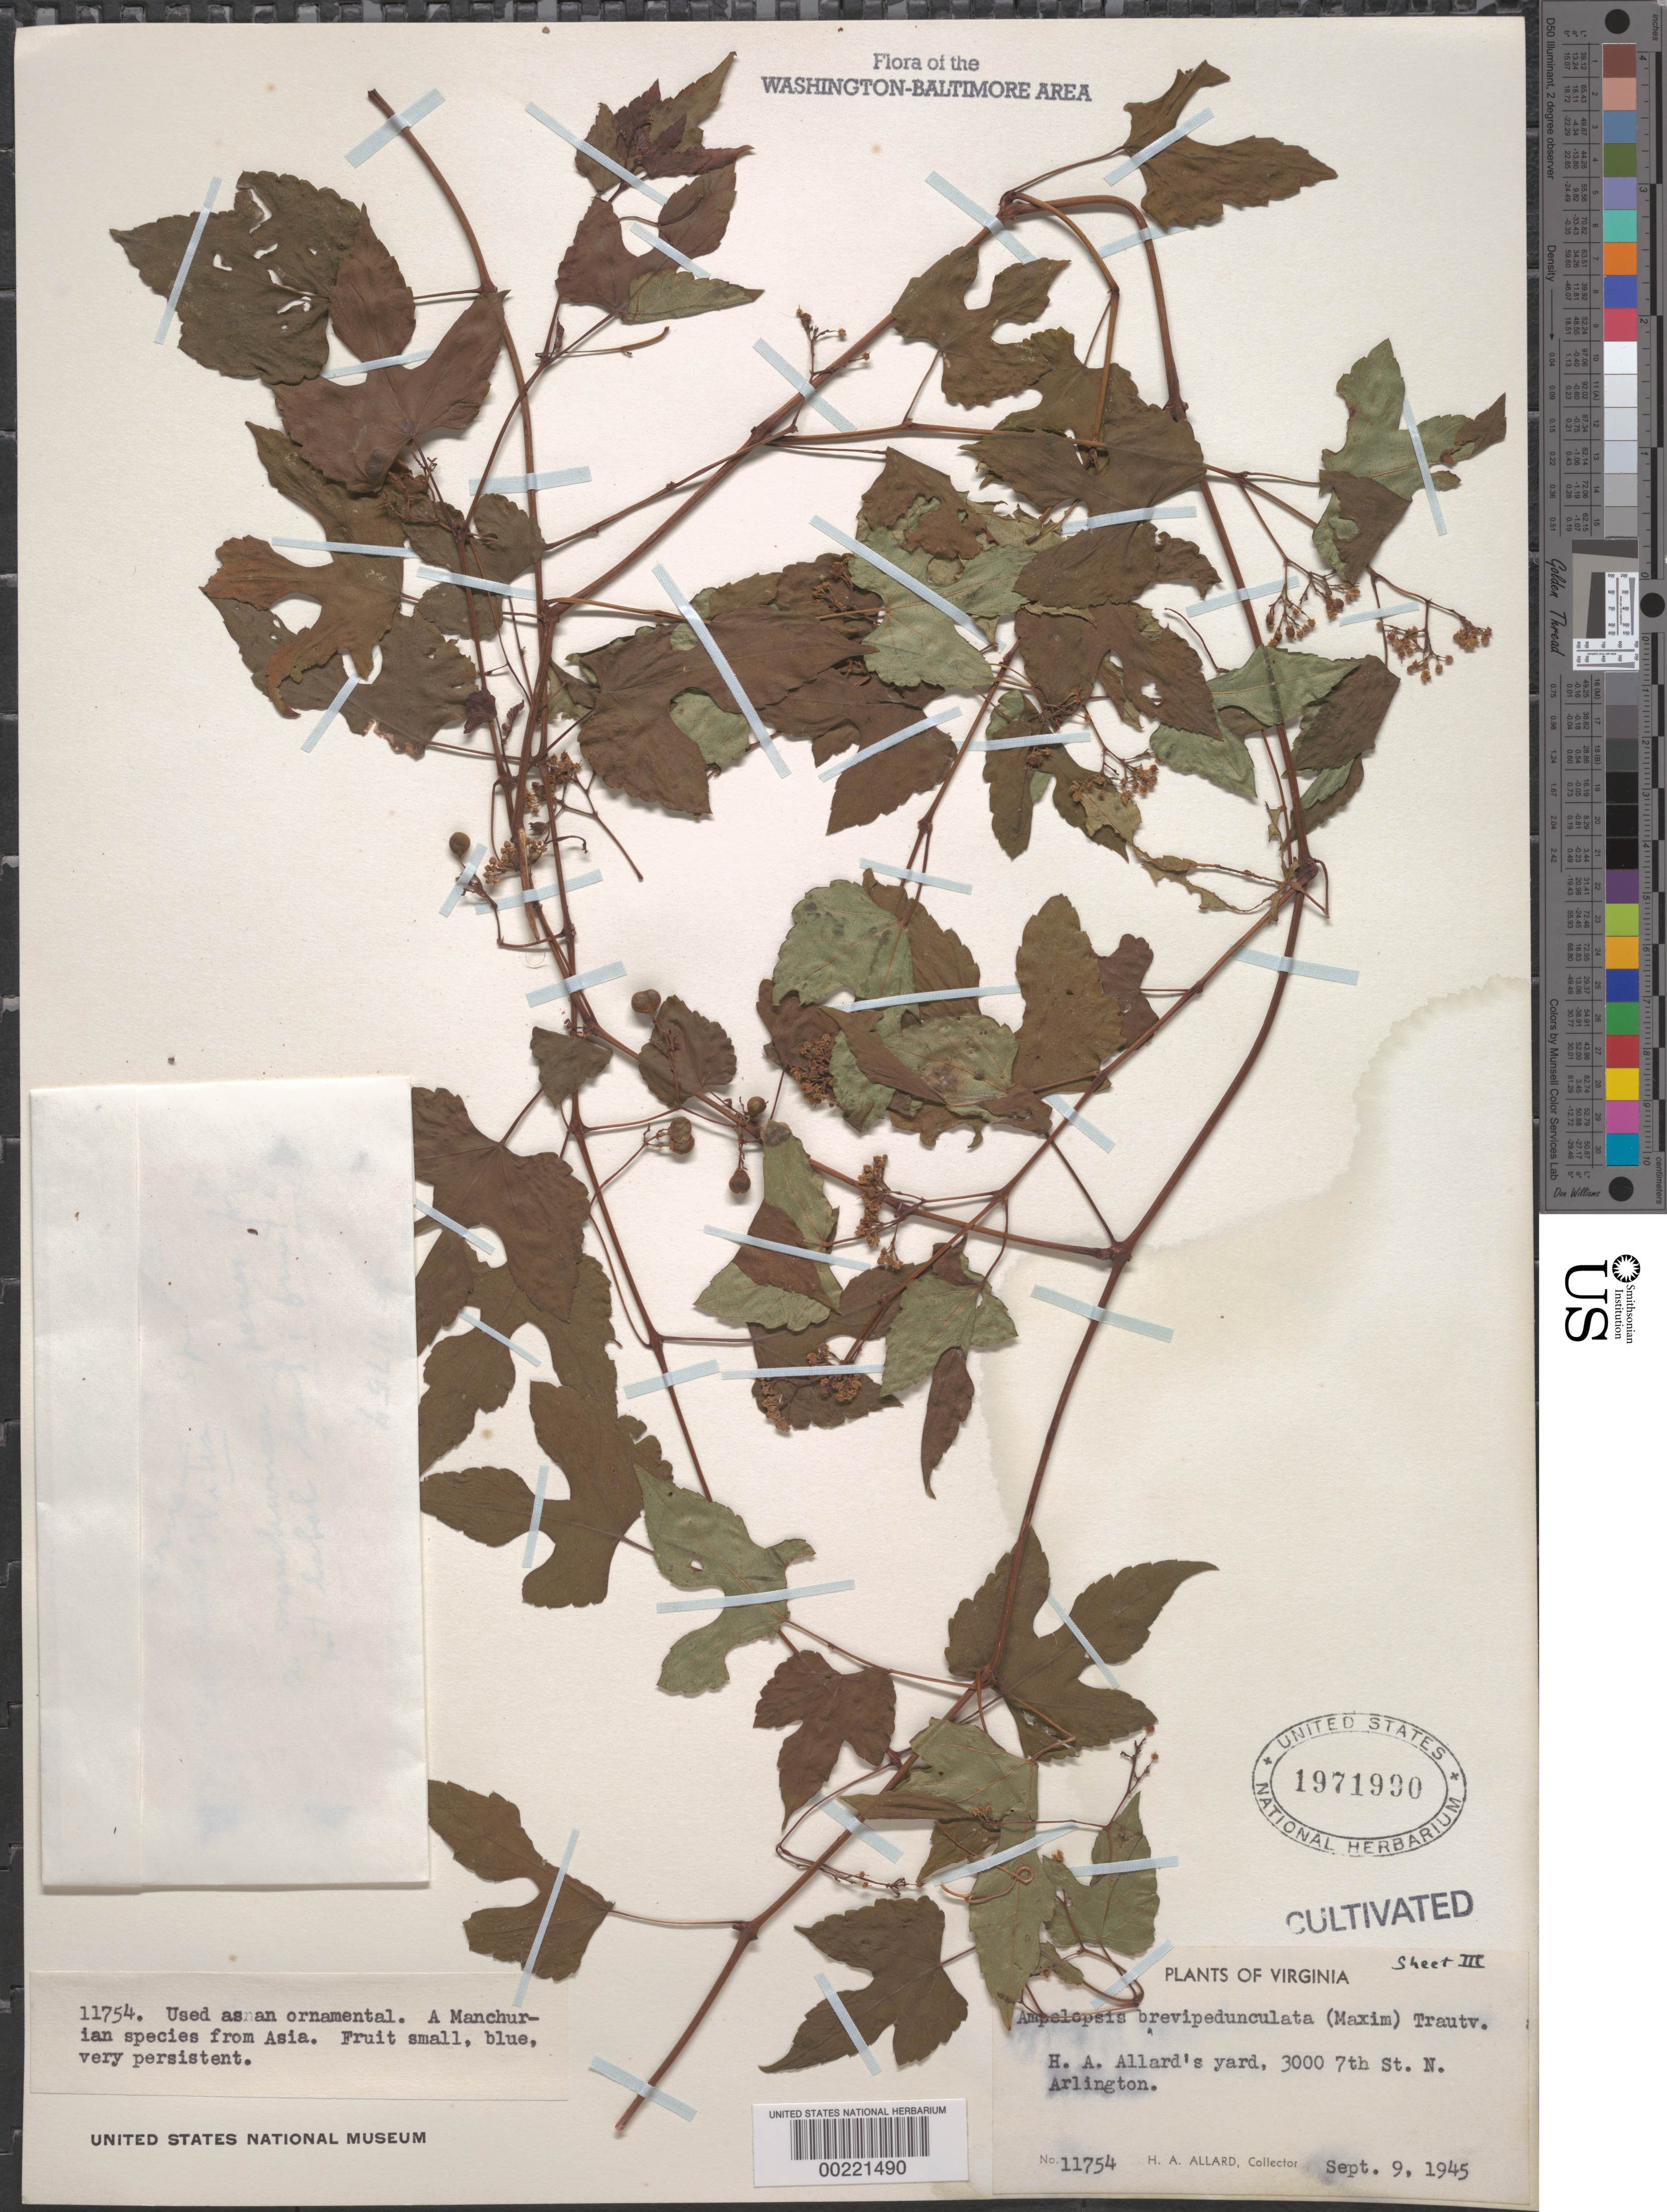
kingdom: Plantae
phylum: Tracheophyta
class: Magnoliopsida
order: Vitales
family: Vitaceae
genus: Ampelopsis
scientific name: Ampelopsis brevipedunculata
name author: (Maxim.) Trautv.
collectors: H. A. Allard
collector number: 11754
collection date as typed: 09 Sep 1945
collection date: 1945-09-09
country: United States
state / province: Virginia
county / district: Arlington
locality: Arlington, 3000 7th St N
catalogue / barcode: US 1971990